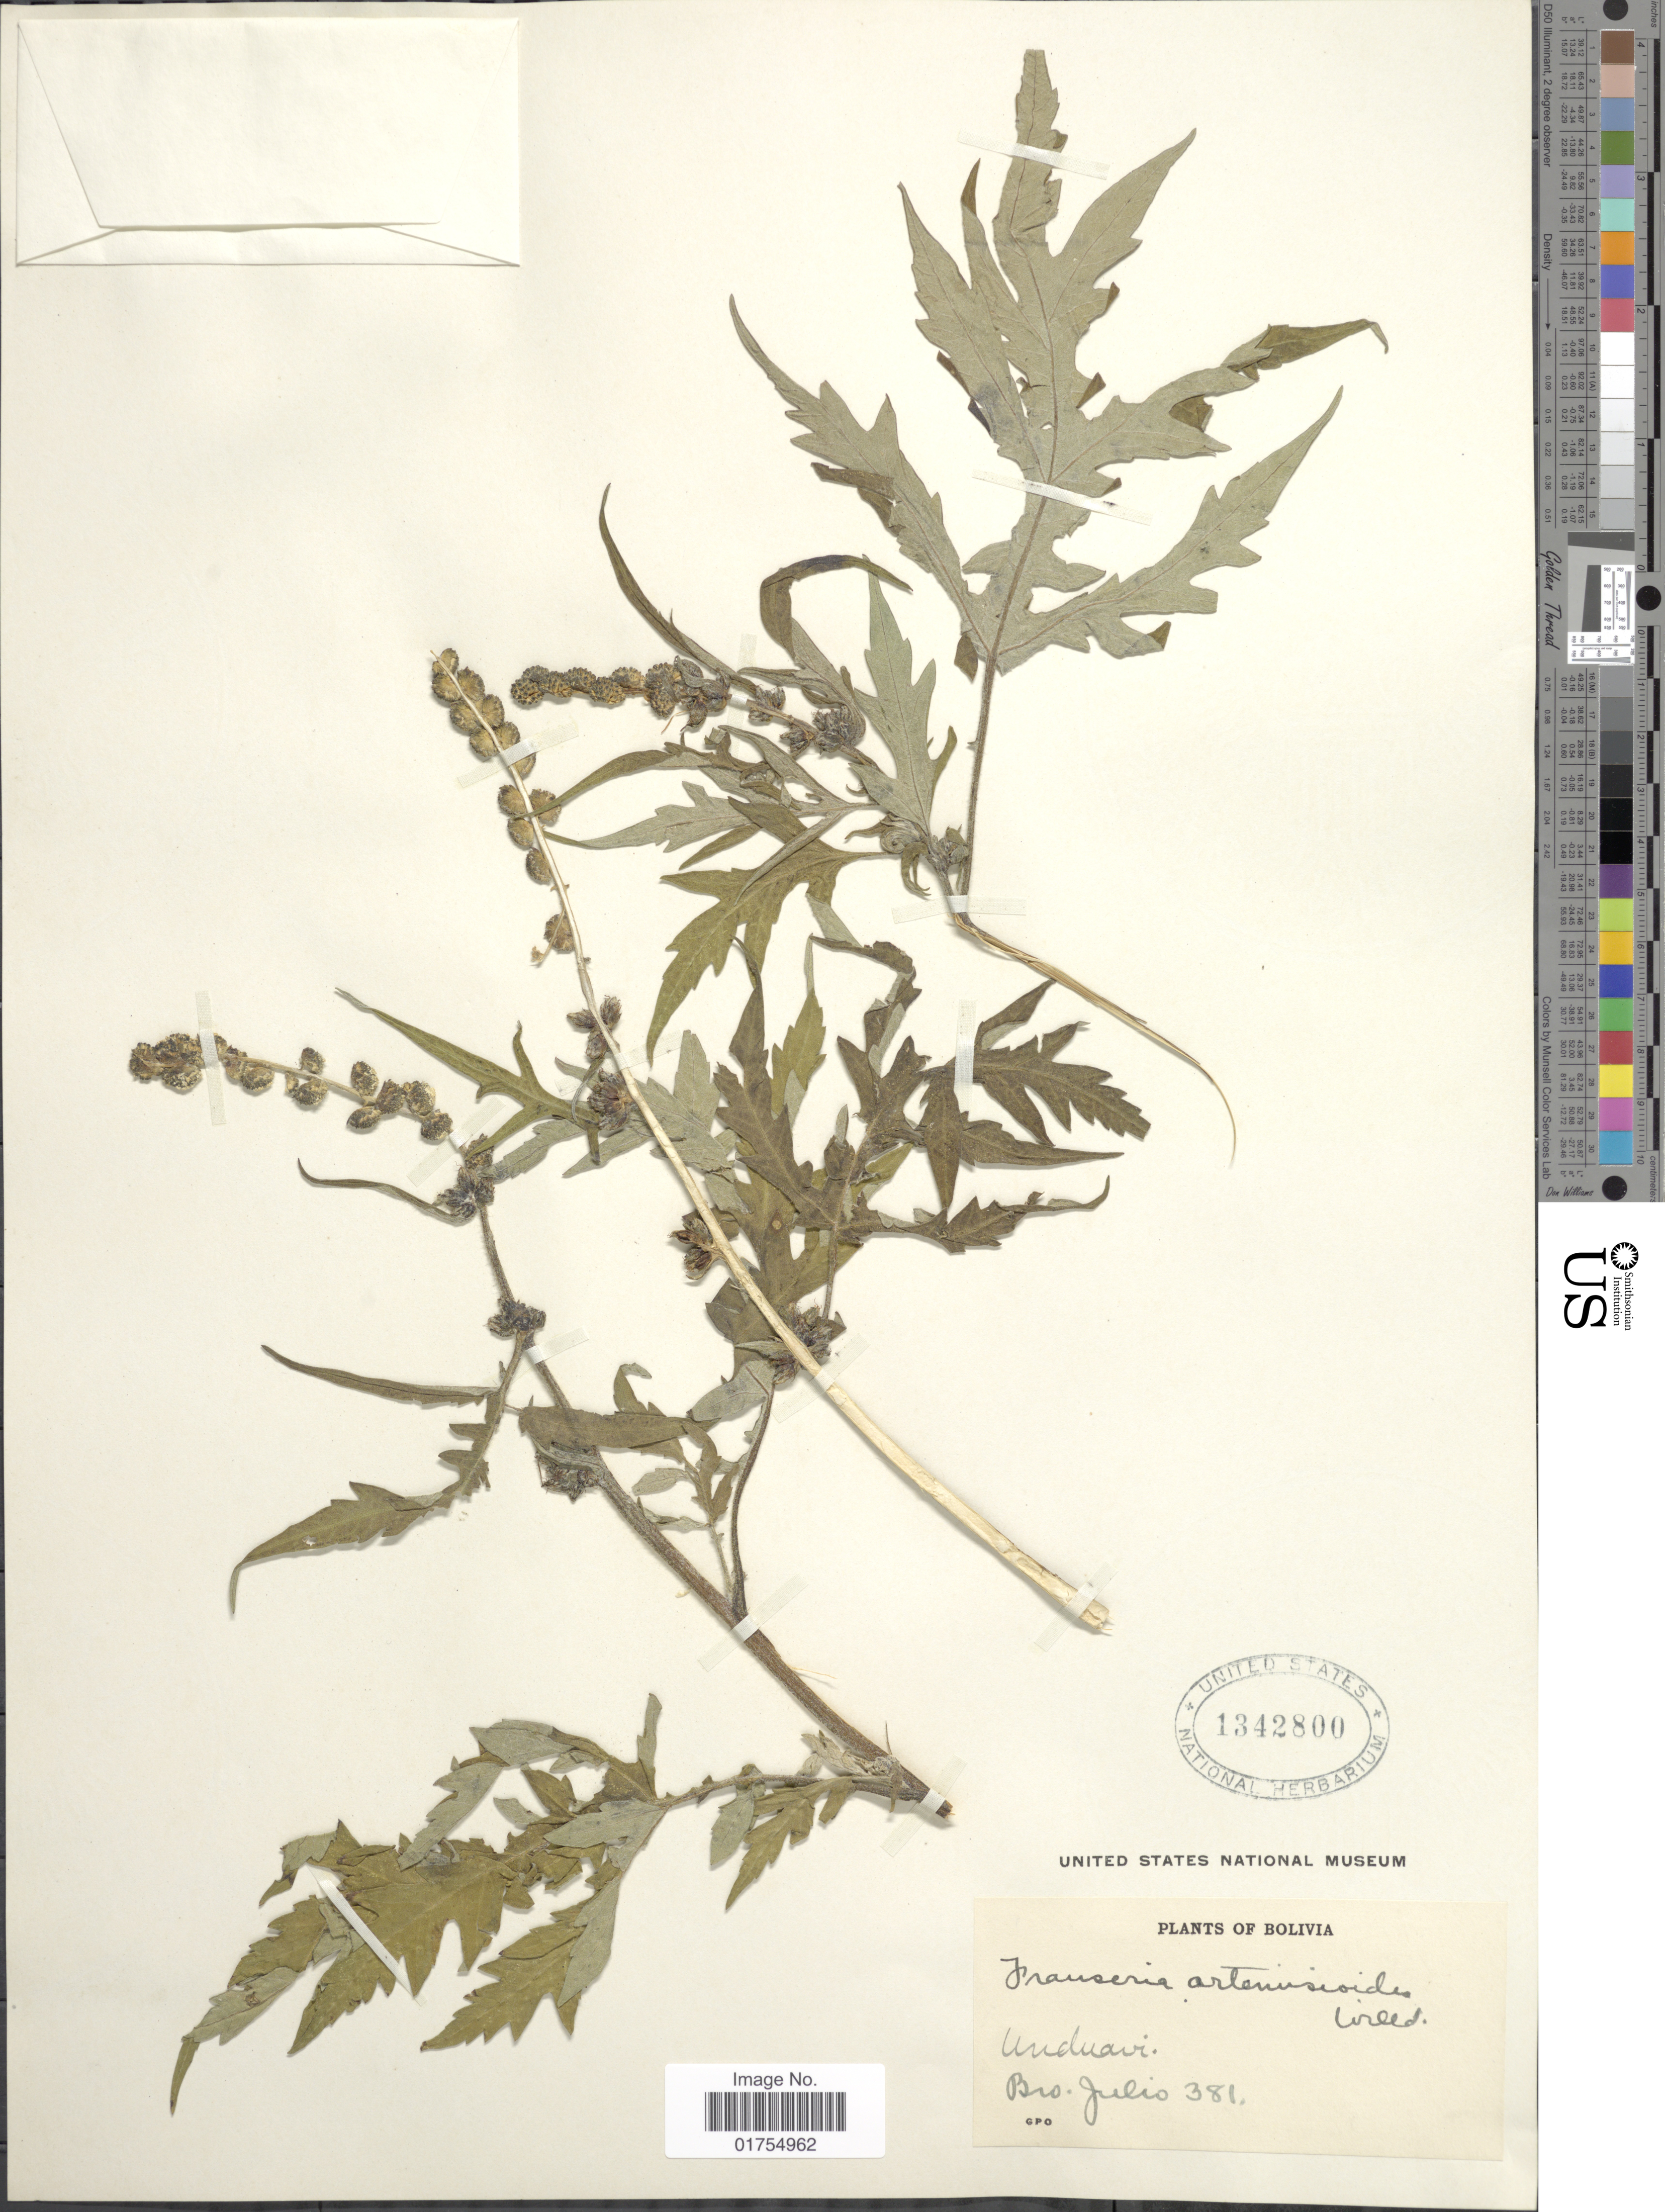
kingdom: Plantae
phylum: Tracheophyta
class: Magnoliopsida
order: Asterales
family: Asteraceae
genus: Franseria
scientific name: Franseria artemisioides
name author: Willd.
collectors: Bro. Julio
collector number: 381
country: Bolivia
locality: Unduavi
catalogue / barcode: US 1342800